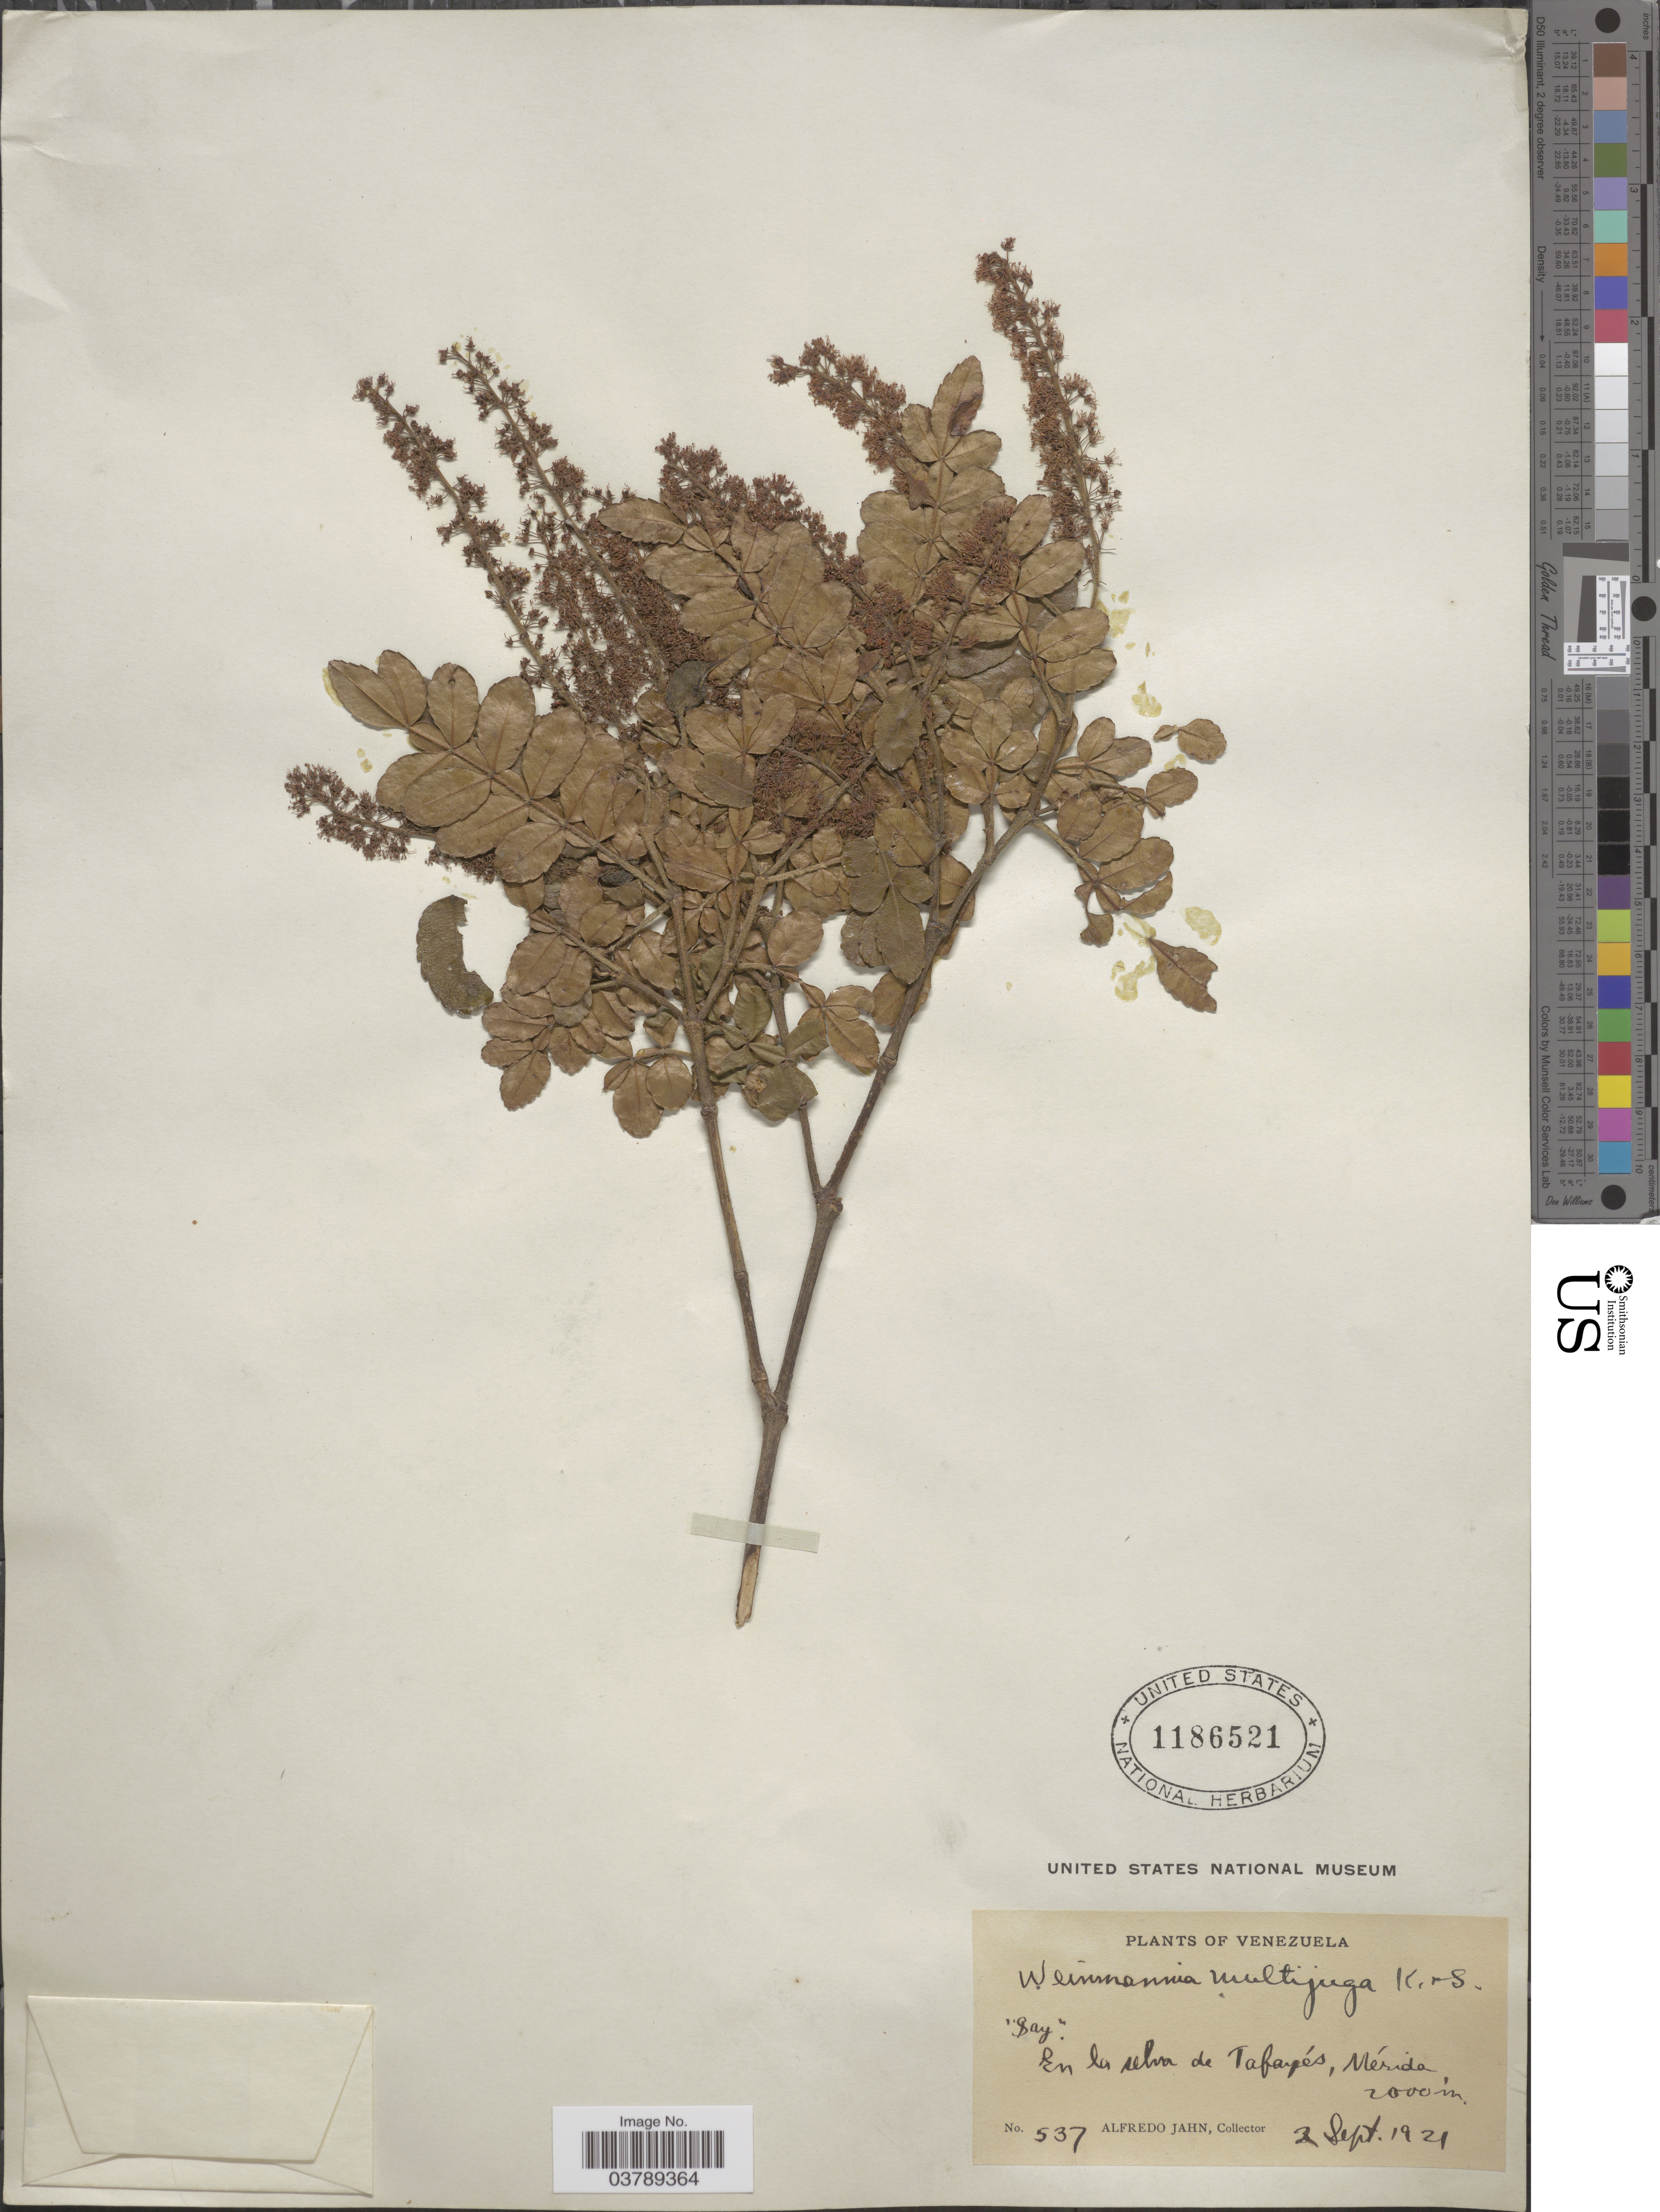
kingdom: Plantae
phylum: Tracheophyta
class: Magnoliopsida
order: Oxalidales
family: Cunoniaceae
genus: Weinmannia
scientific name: Weinmannia multijuga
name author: Killip & A.C. Sm.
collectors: A. Jahn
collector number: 537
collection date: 1921-09-02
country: Venezuela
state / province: Merida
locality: Bay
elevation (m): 2000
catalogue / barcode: US 1186521